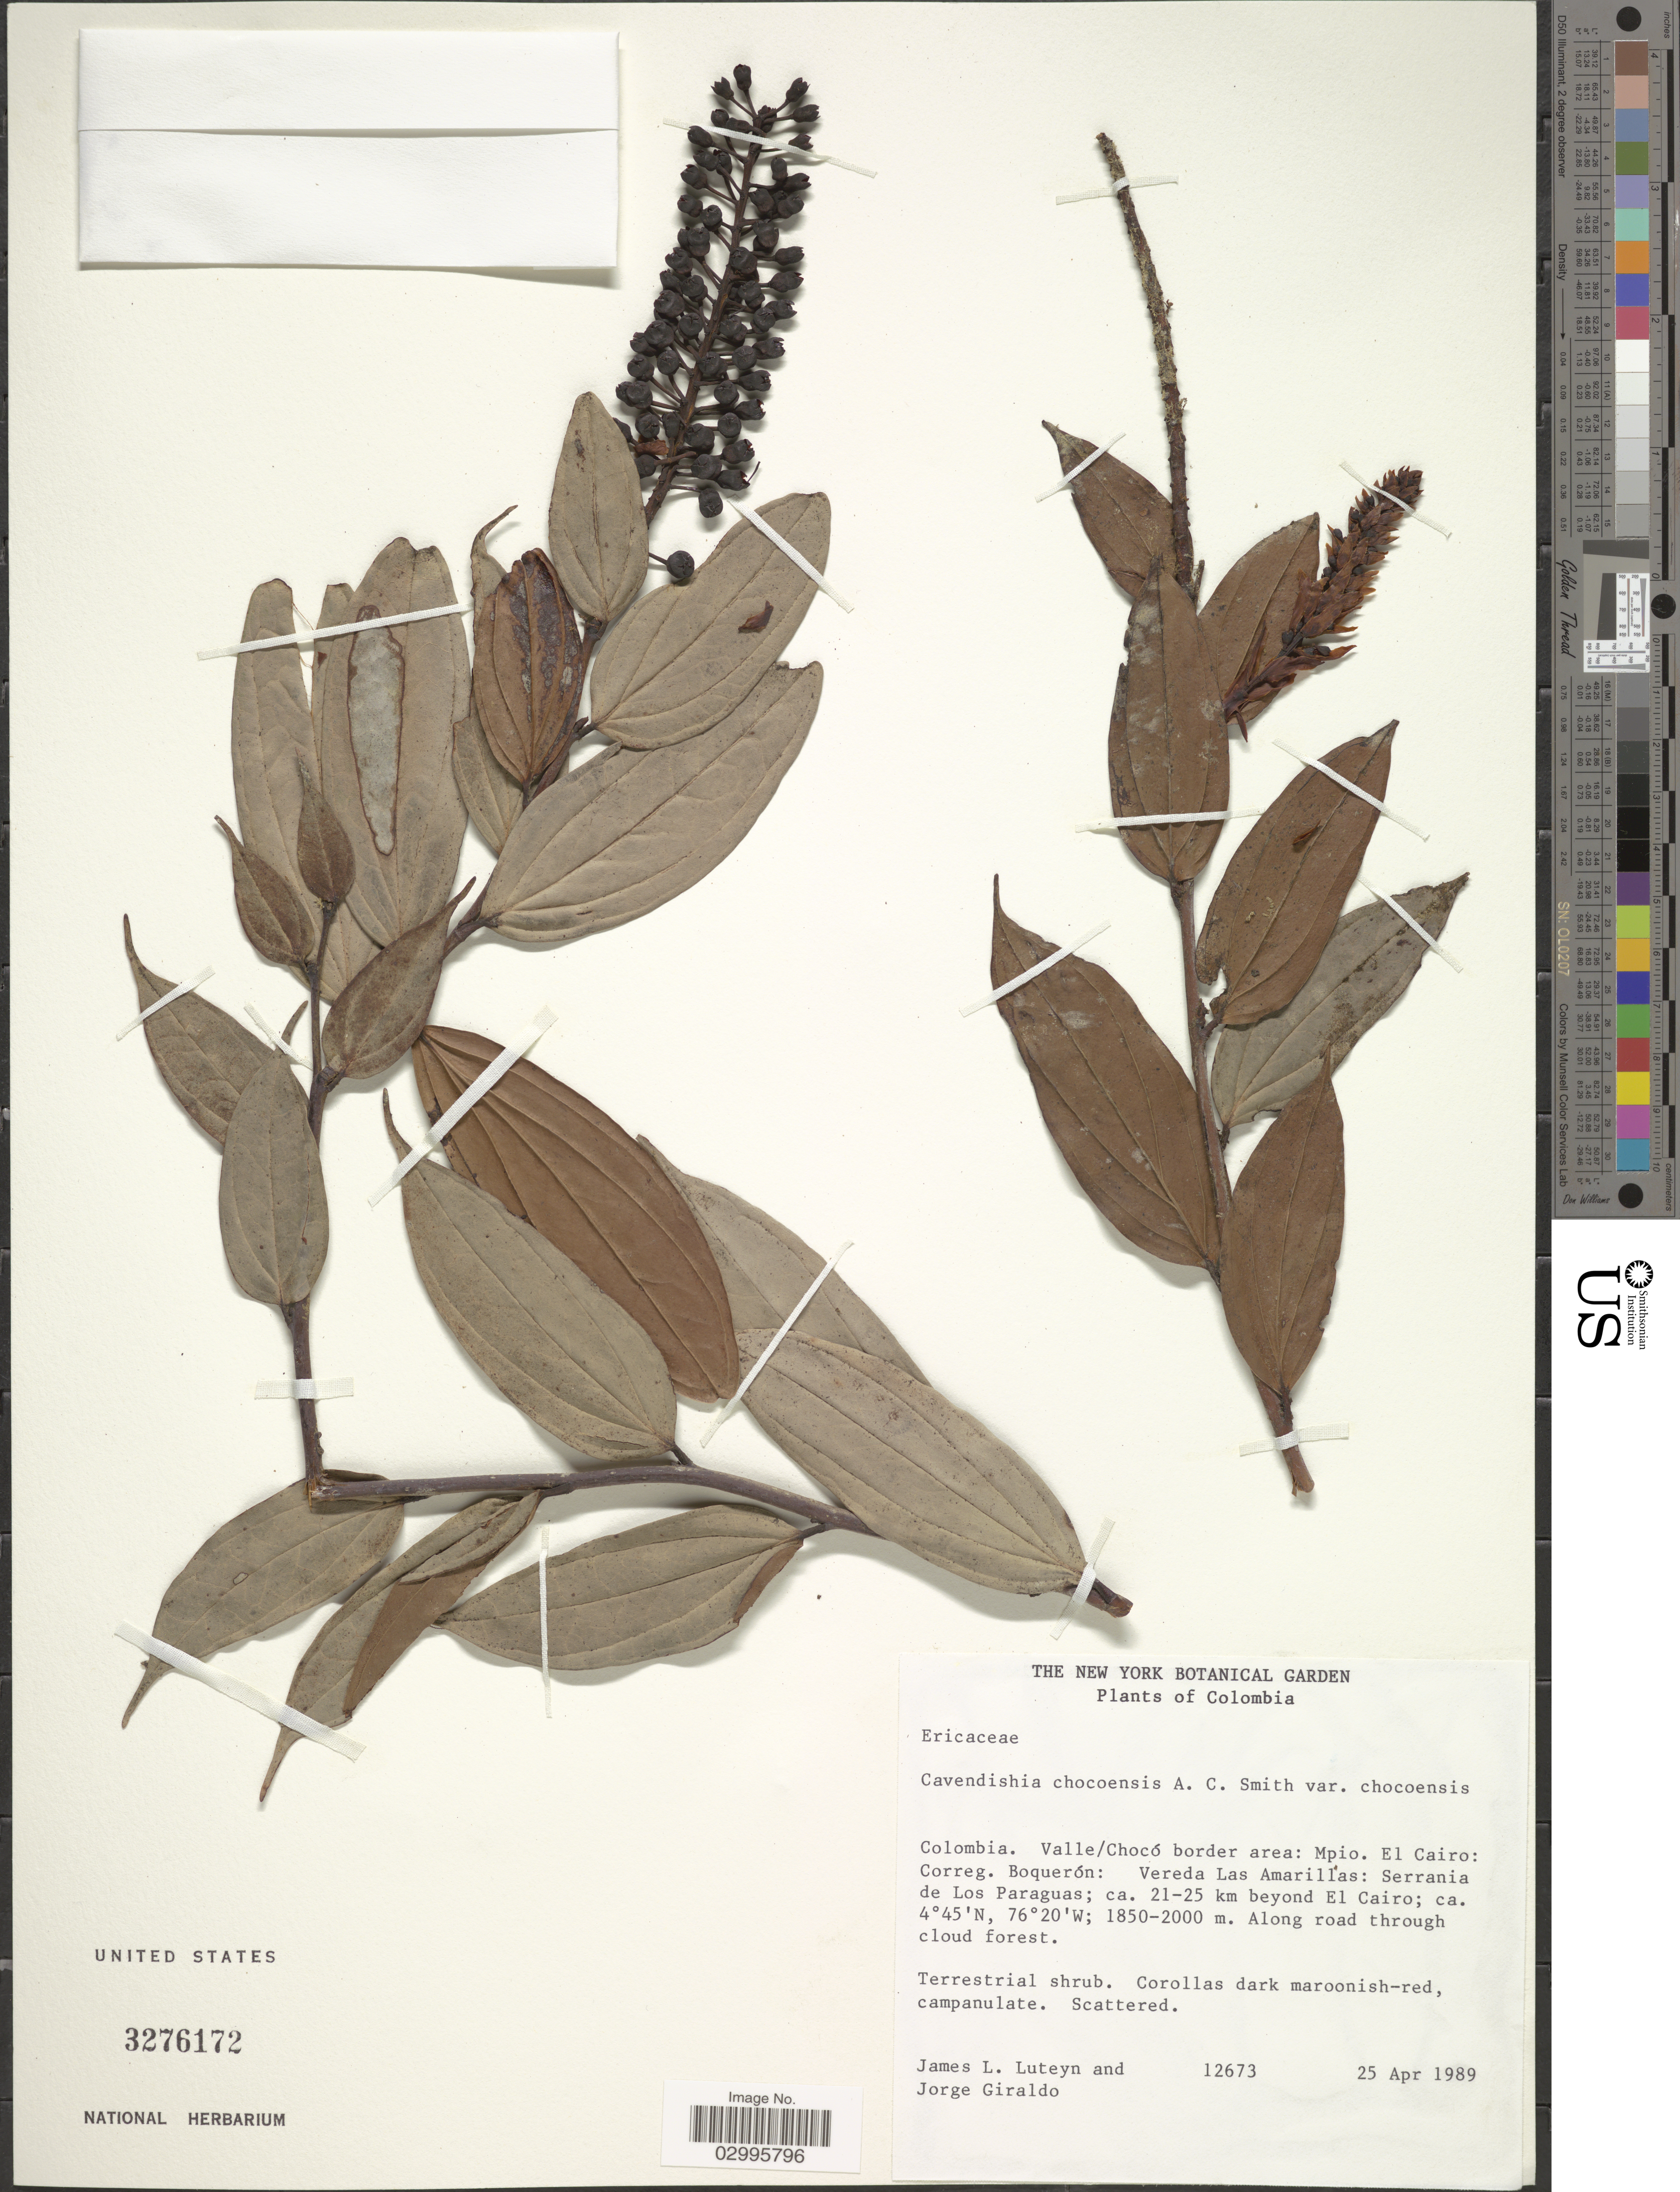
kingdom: Plantae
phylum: Tracheophyta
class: Magnoliopsida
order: Ericales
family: Ericaceae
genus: Cavendishia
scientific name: Cavendishia chocoensis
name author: A.C. Sm.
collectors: J. Luteyn & J. Giraldo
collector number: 12673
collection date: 1989-04-25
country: Colombia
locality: Valle/Chocó border area: Mpio. El Cairo: Correg. Boquerón: Vereda Las Amarillas: Serrania de Los Paraguas; ca. 21-25 km beyond El Cairo.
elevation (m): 1850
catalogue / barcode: US 3276172